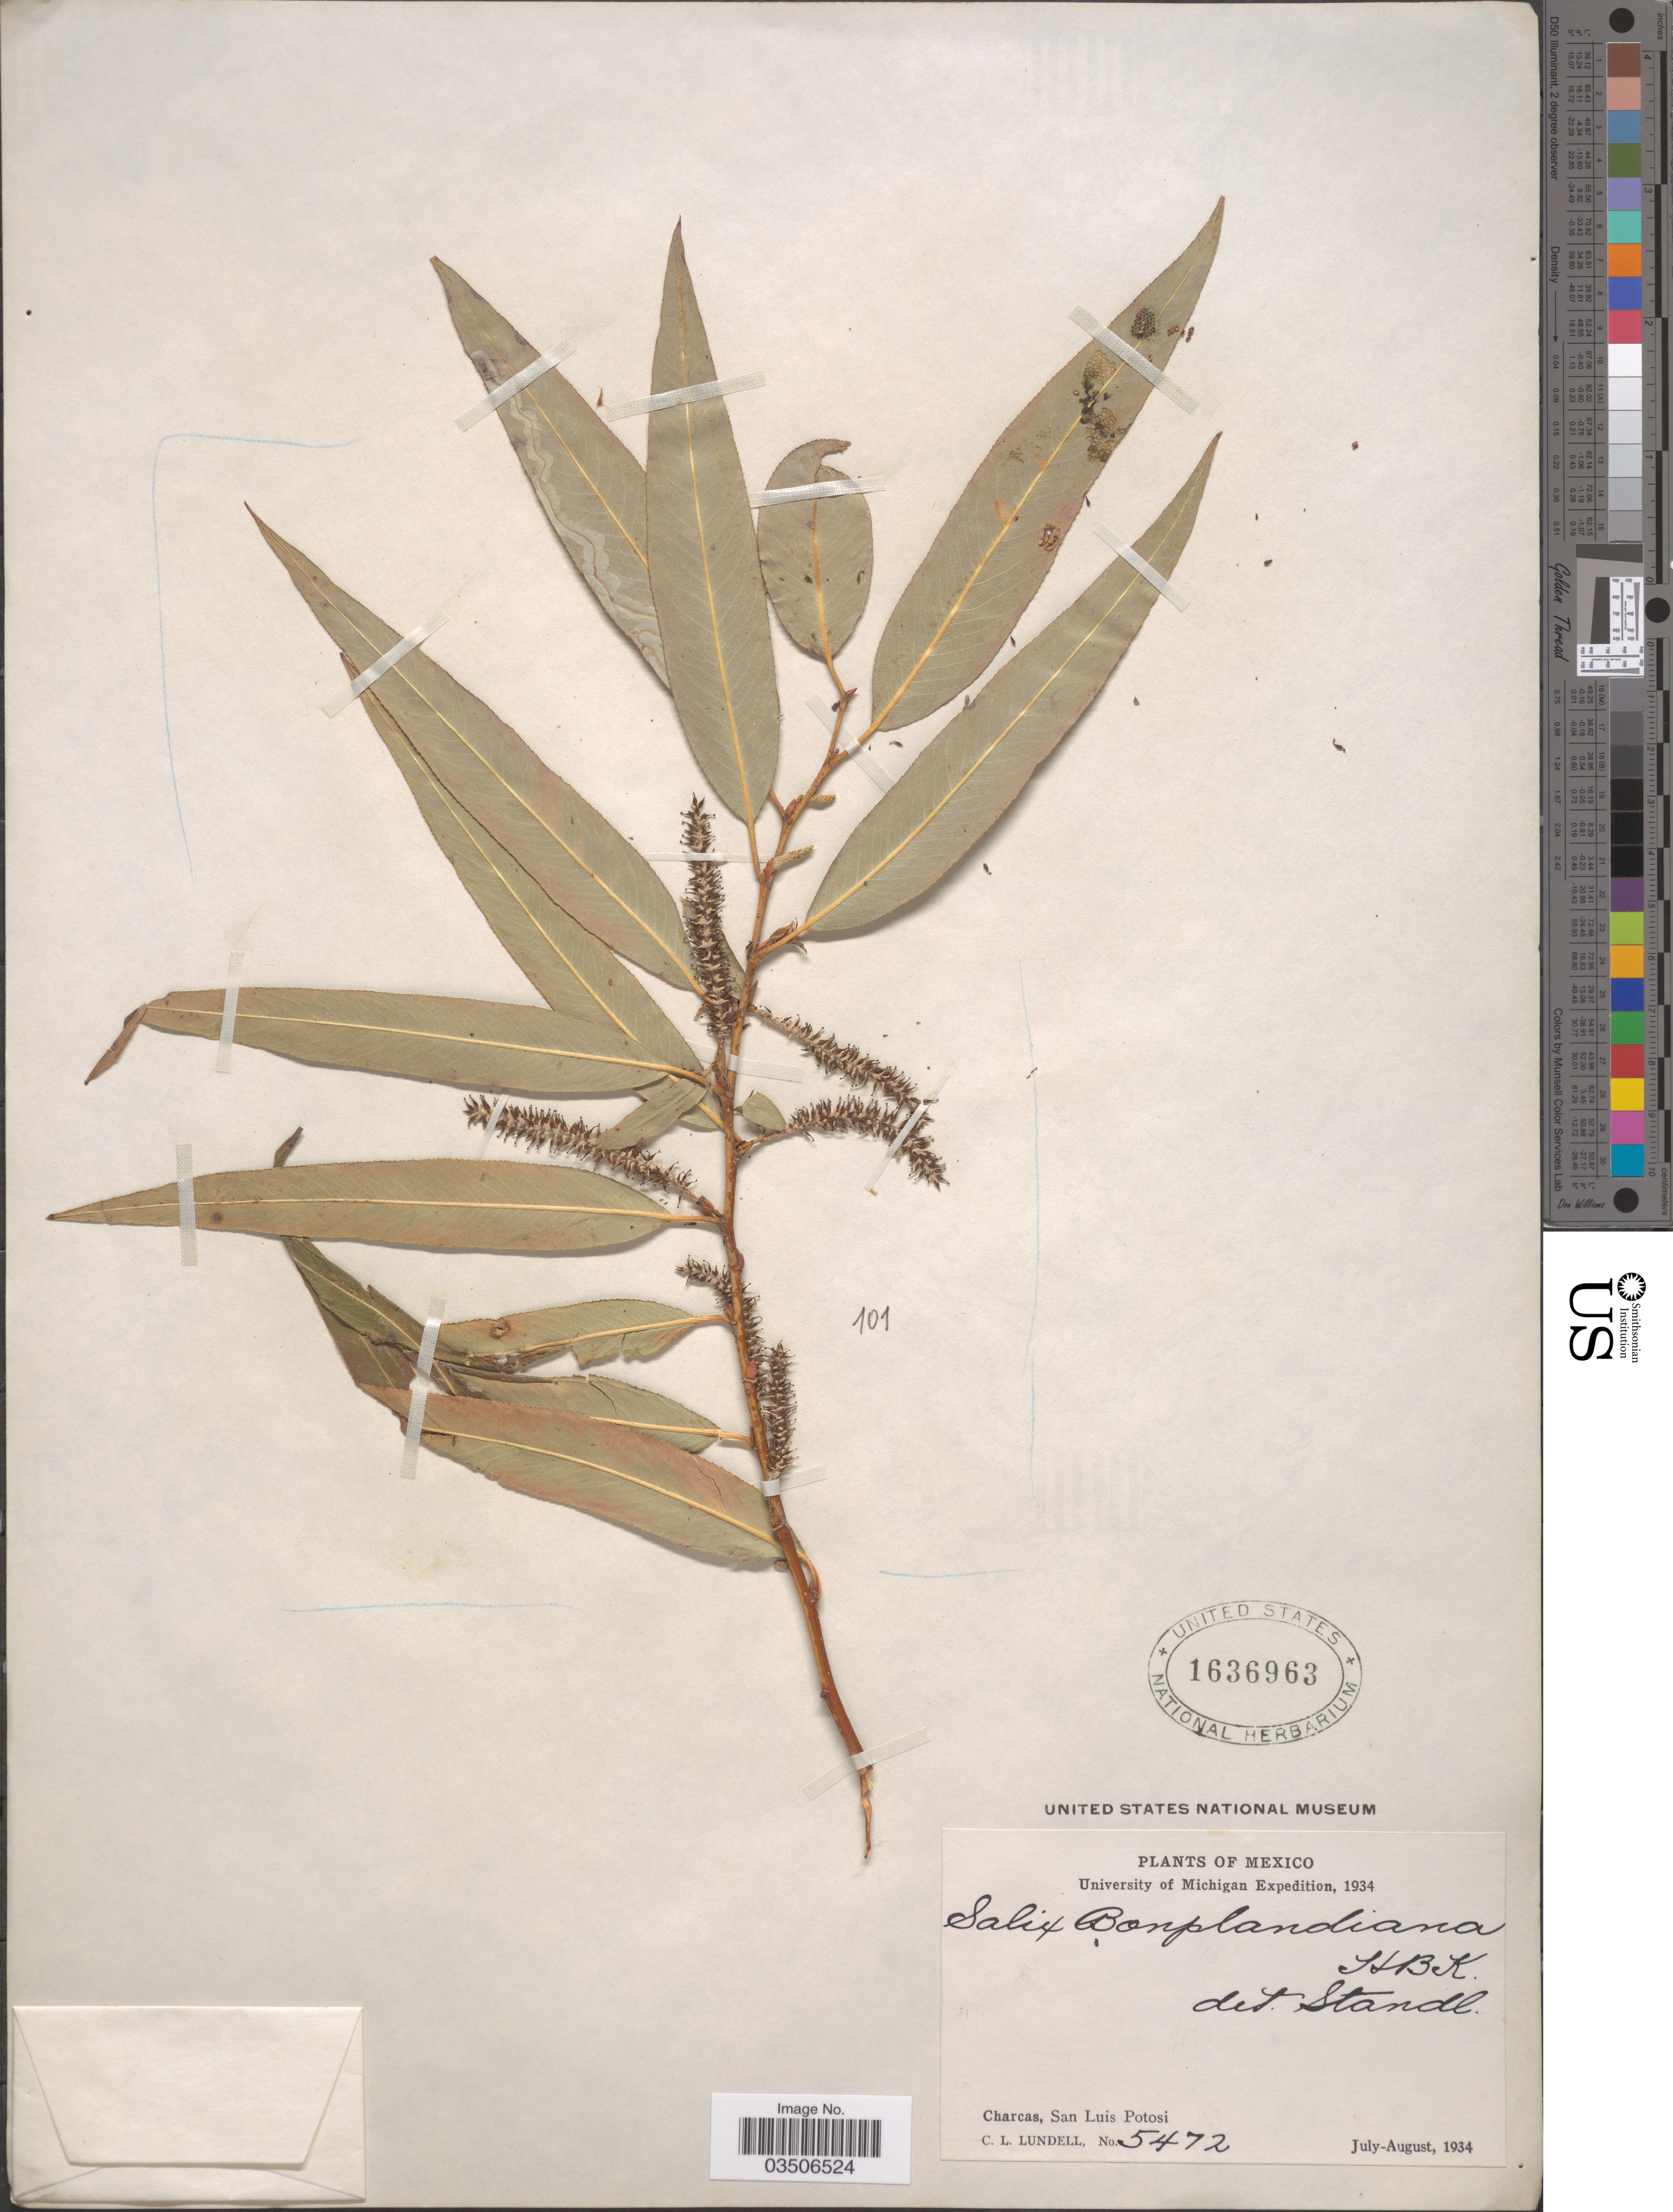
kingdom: Plantae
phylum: Tracheophyta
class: Magnoliopsida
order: Malpighiales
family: Salicaceae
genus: Salix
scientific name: Salix bonplandiana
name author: Kunth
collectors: C. L. Lundell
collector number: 5472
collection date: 1934-07/1934-08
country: Mexico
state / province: San Luis Potosí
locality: Charcas.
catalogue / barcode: US 1636963